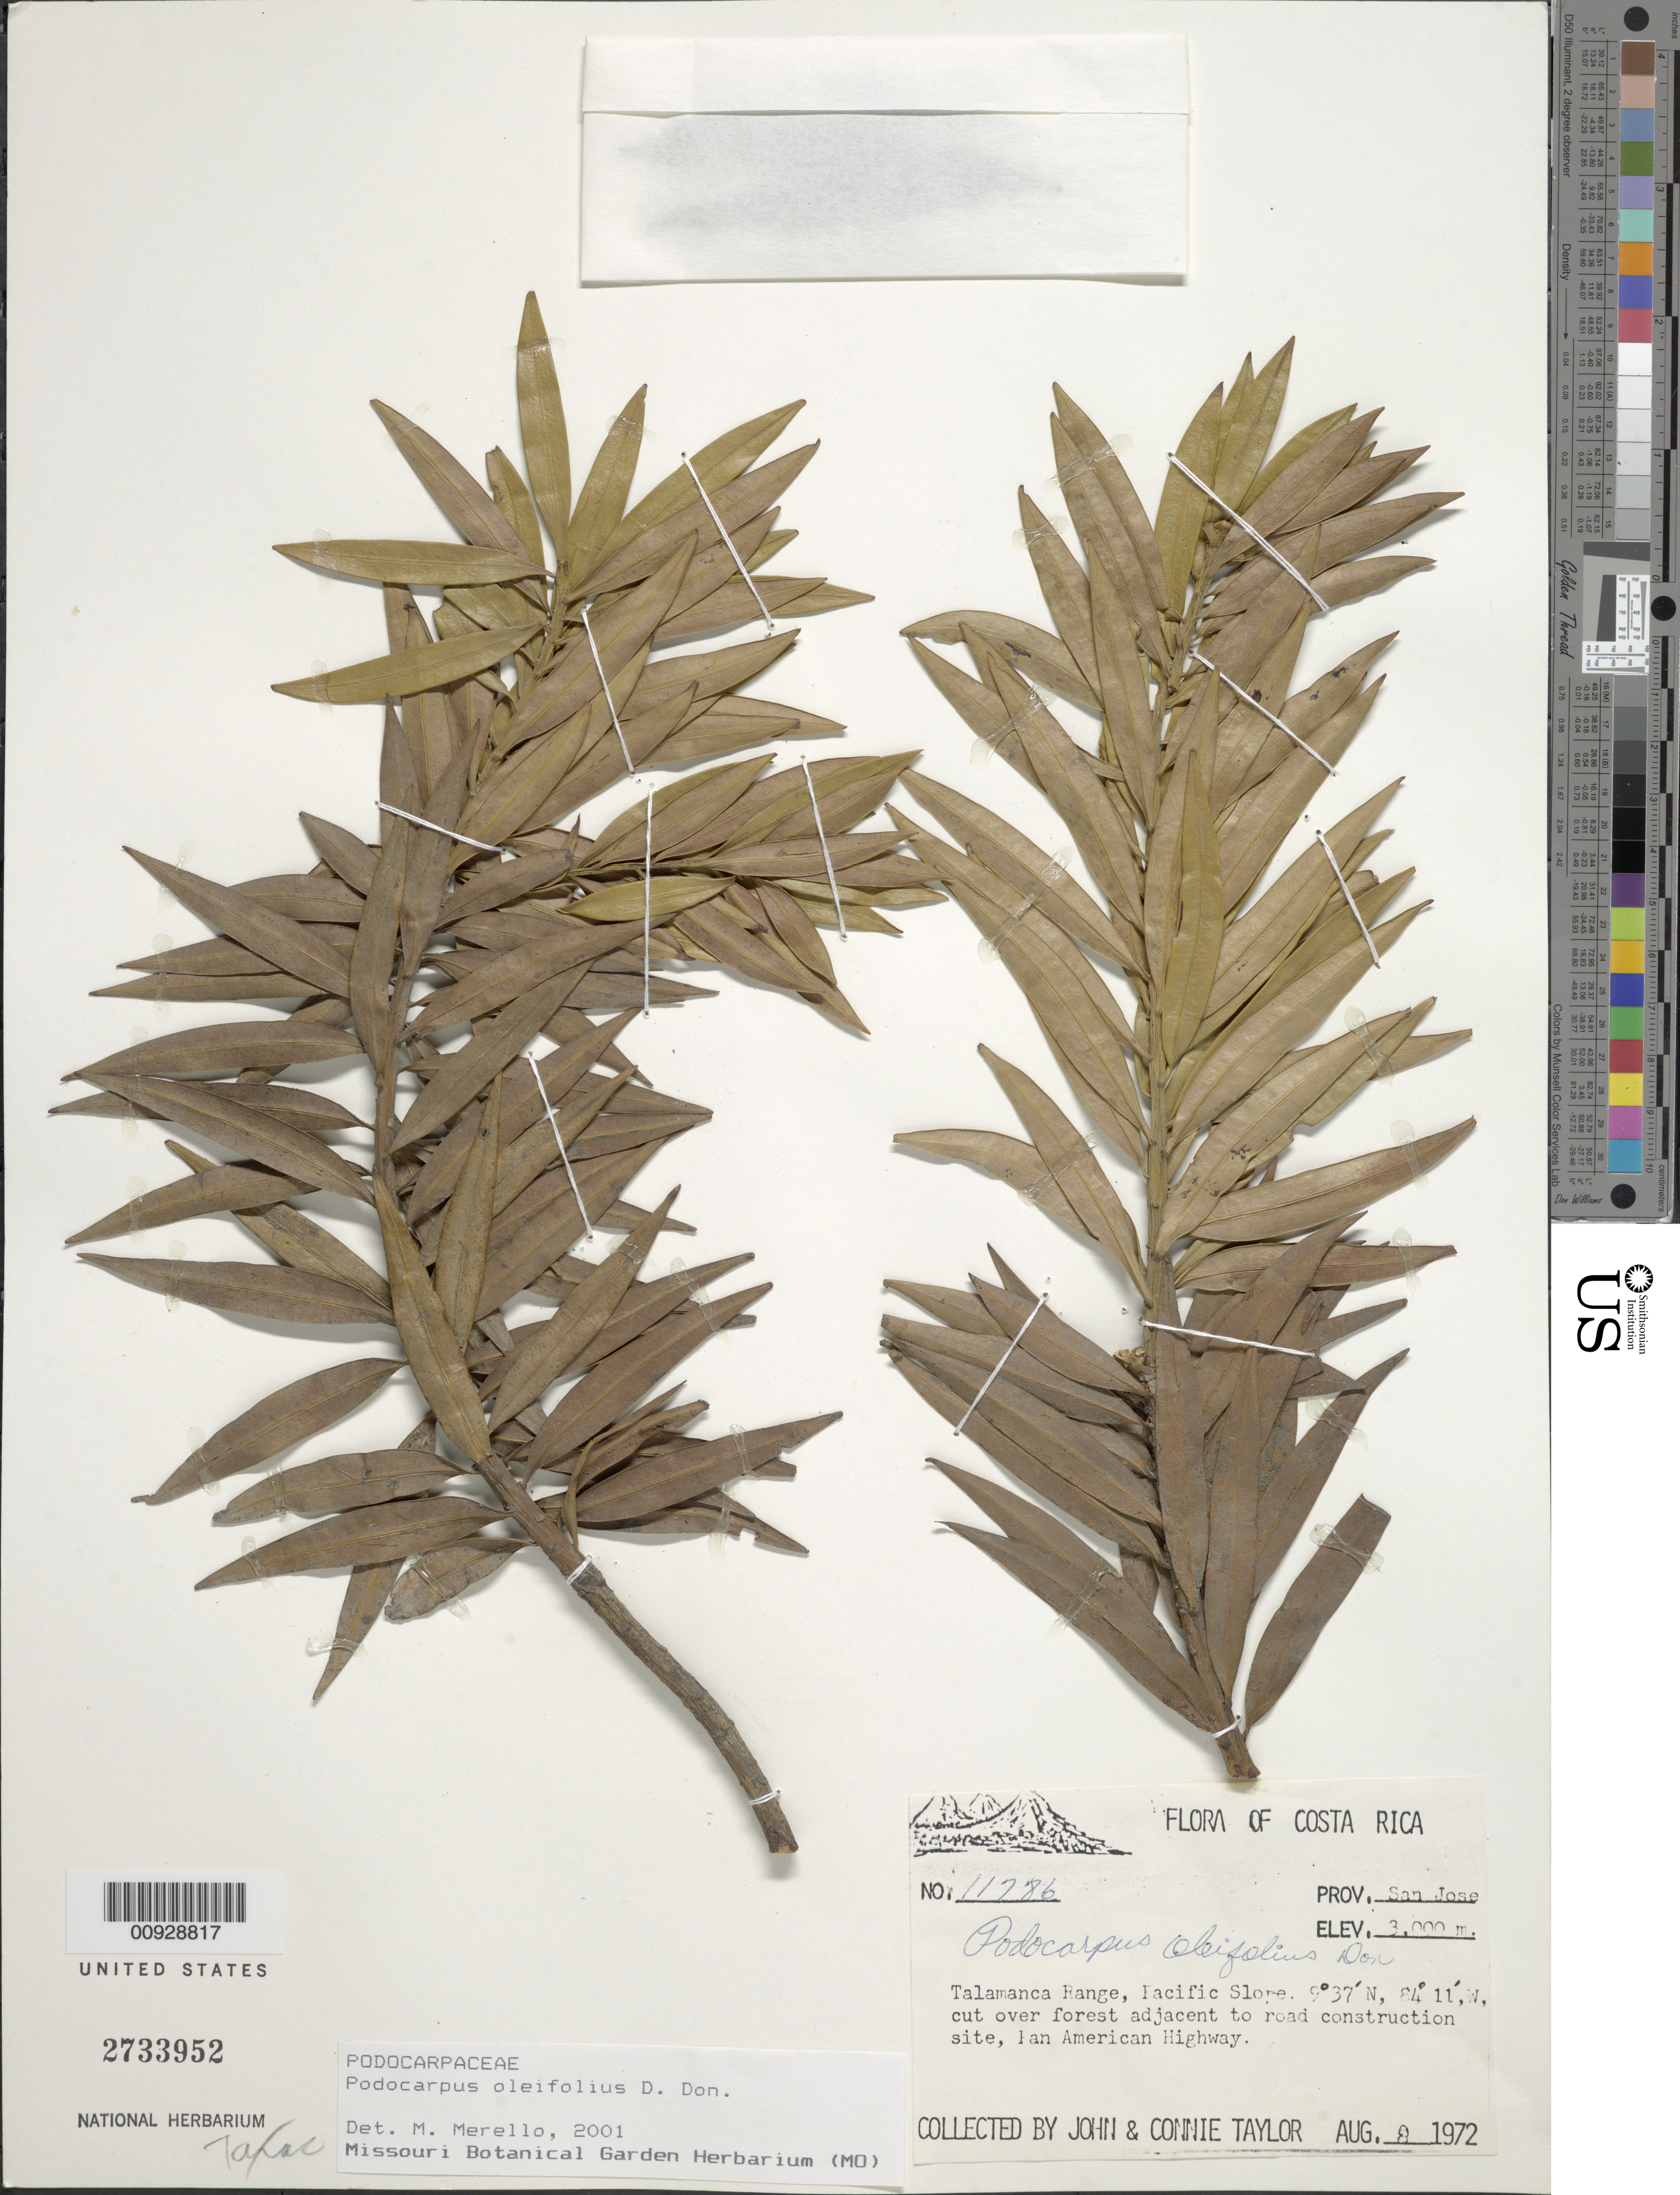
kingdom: Plantae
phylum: Tracheophyta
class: Pinopsida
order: Pinales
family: Podocarpaceae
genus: Podocarpus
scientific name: Podocarpus oleifolius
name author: D. Don ex Lamb.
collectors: J. Taylor & C. Taylor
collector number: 11786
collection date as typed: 08 Aug 1972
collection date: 1972-08-08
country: Costa Rica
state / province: San José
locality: Talamanca Range, Pacific Slope. Adjacent to road construction site, Pan American Highway.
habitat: Cut over forest adjacent to road construction site.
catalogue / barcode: US 2733952